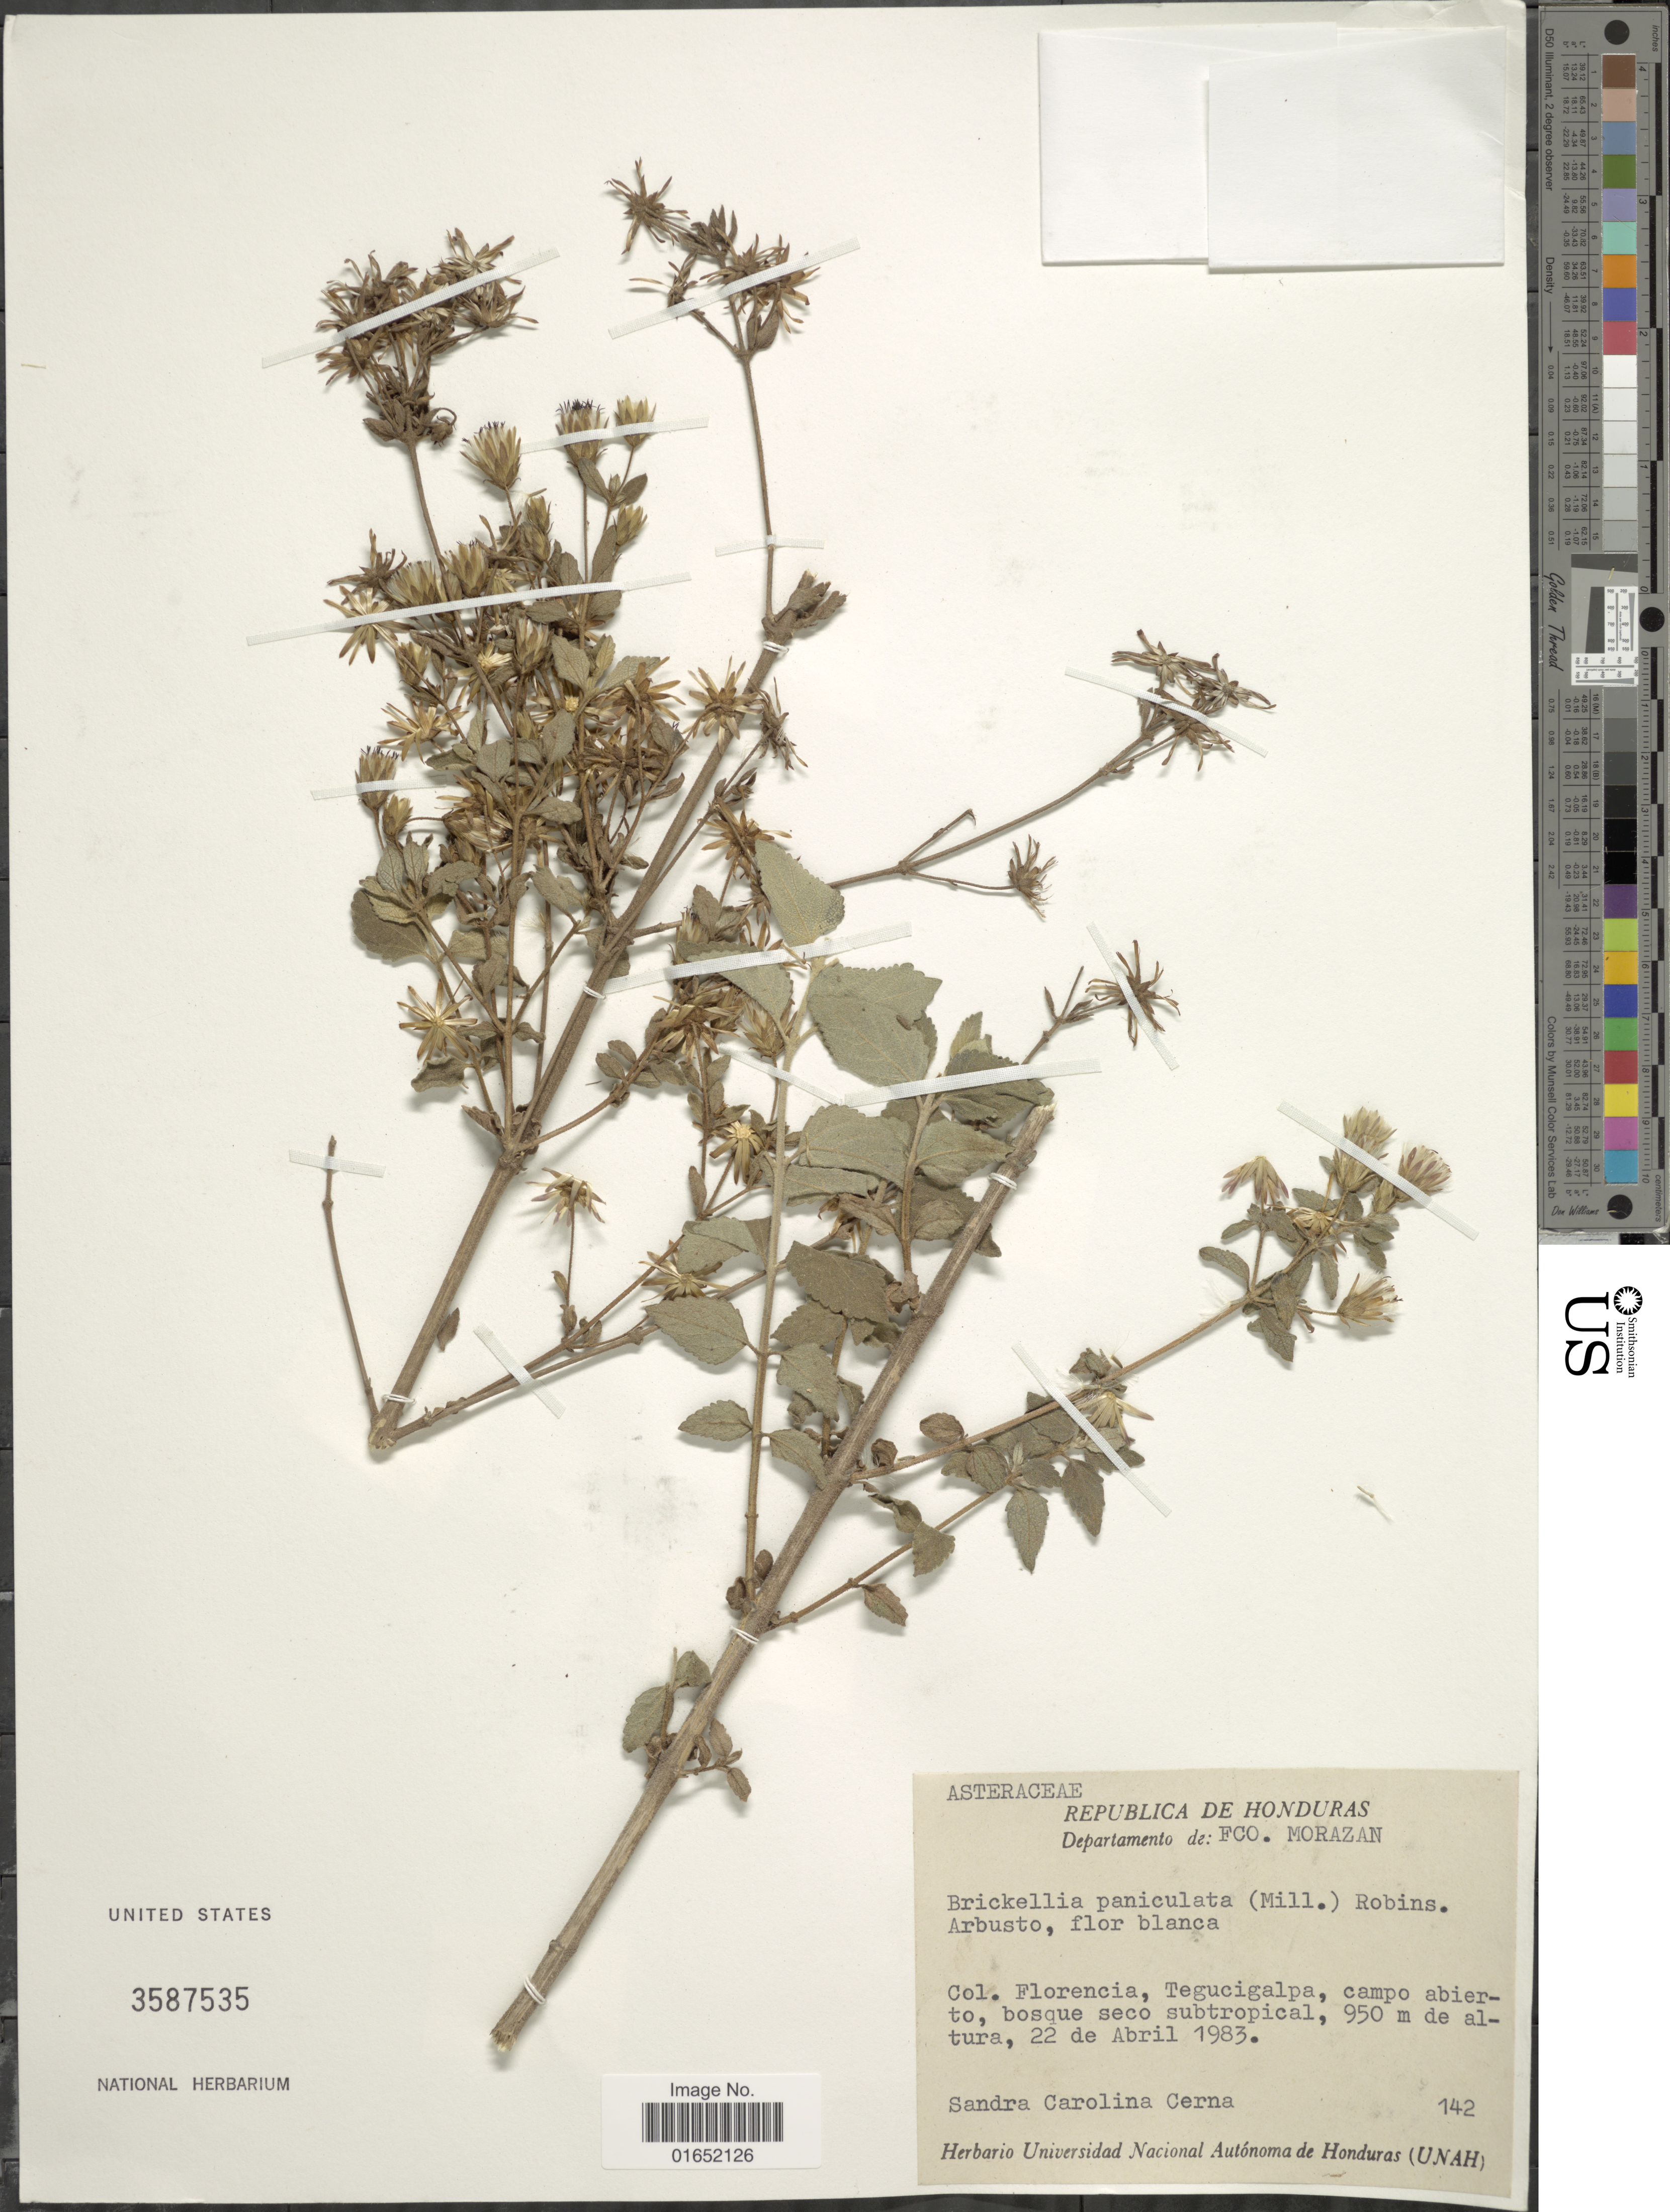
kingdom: Plantae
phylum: Tracheophyta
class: Magnoliopsida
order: Asterales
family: Asteraceae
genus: Brickellia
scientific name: Brickellia paniculata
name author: (Mill.) B.L. Rob.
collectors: S. Carolina Cerna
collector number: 142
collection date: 1983-04-22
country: Honduras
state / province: Fco. Morazán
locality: Departamento de:Fco Morazan, Col. Florencia, Tegucigalpa, campo abierto, bosque seco subtropical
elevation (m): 950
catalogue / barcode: US 3587535